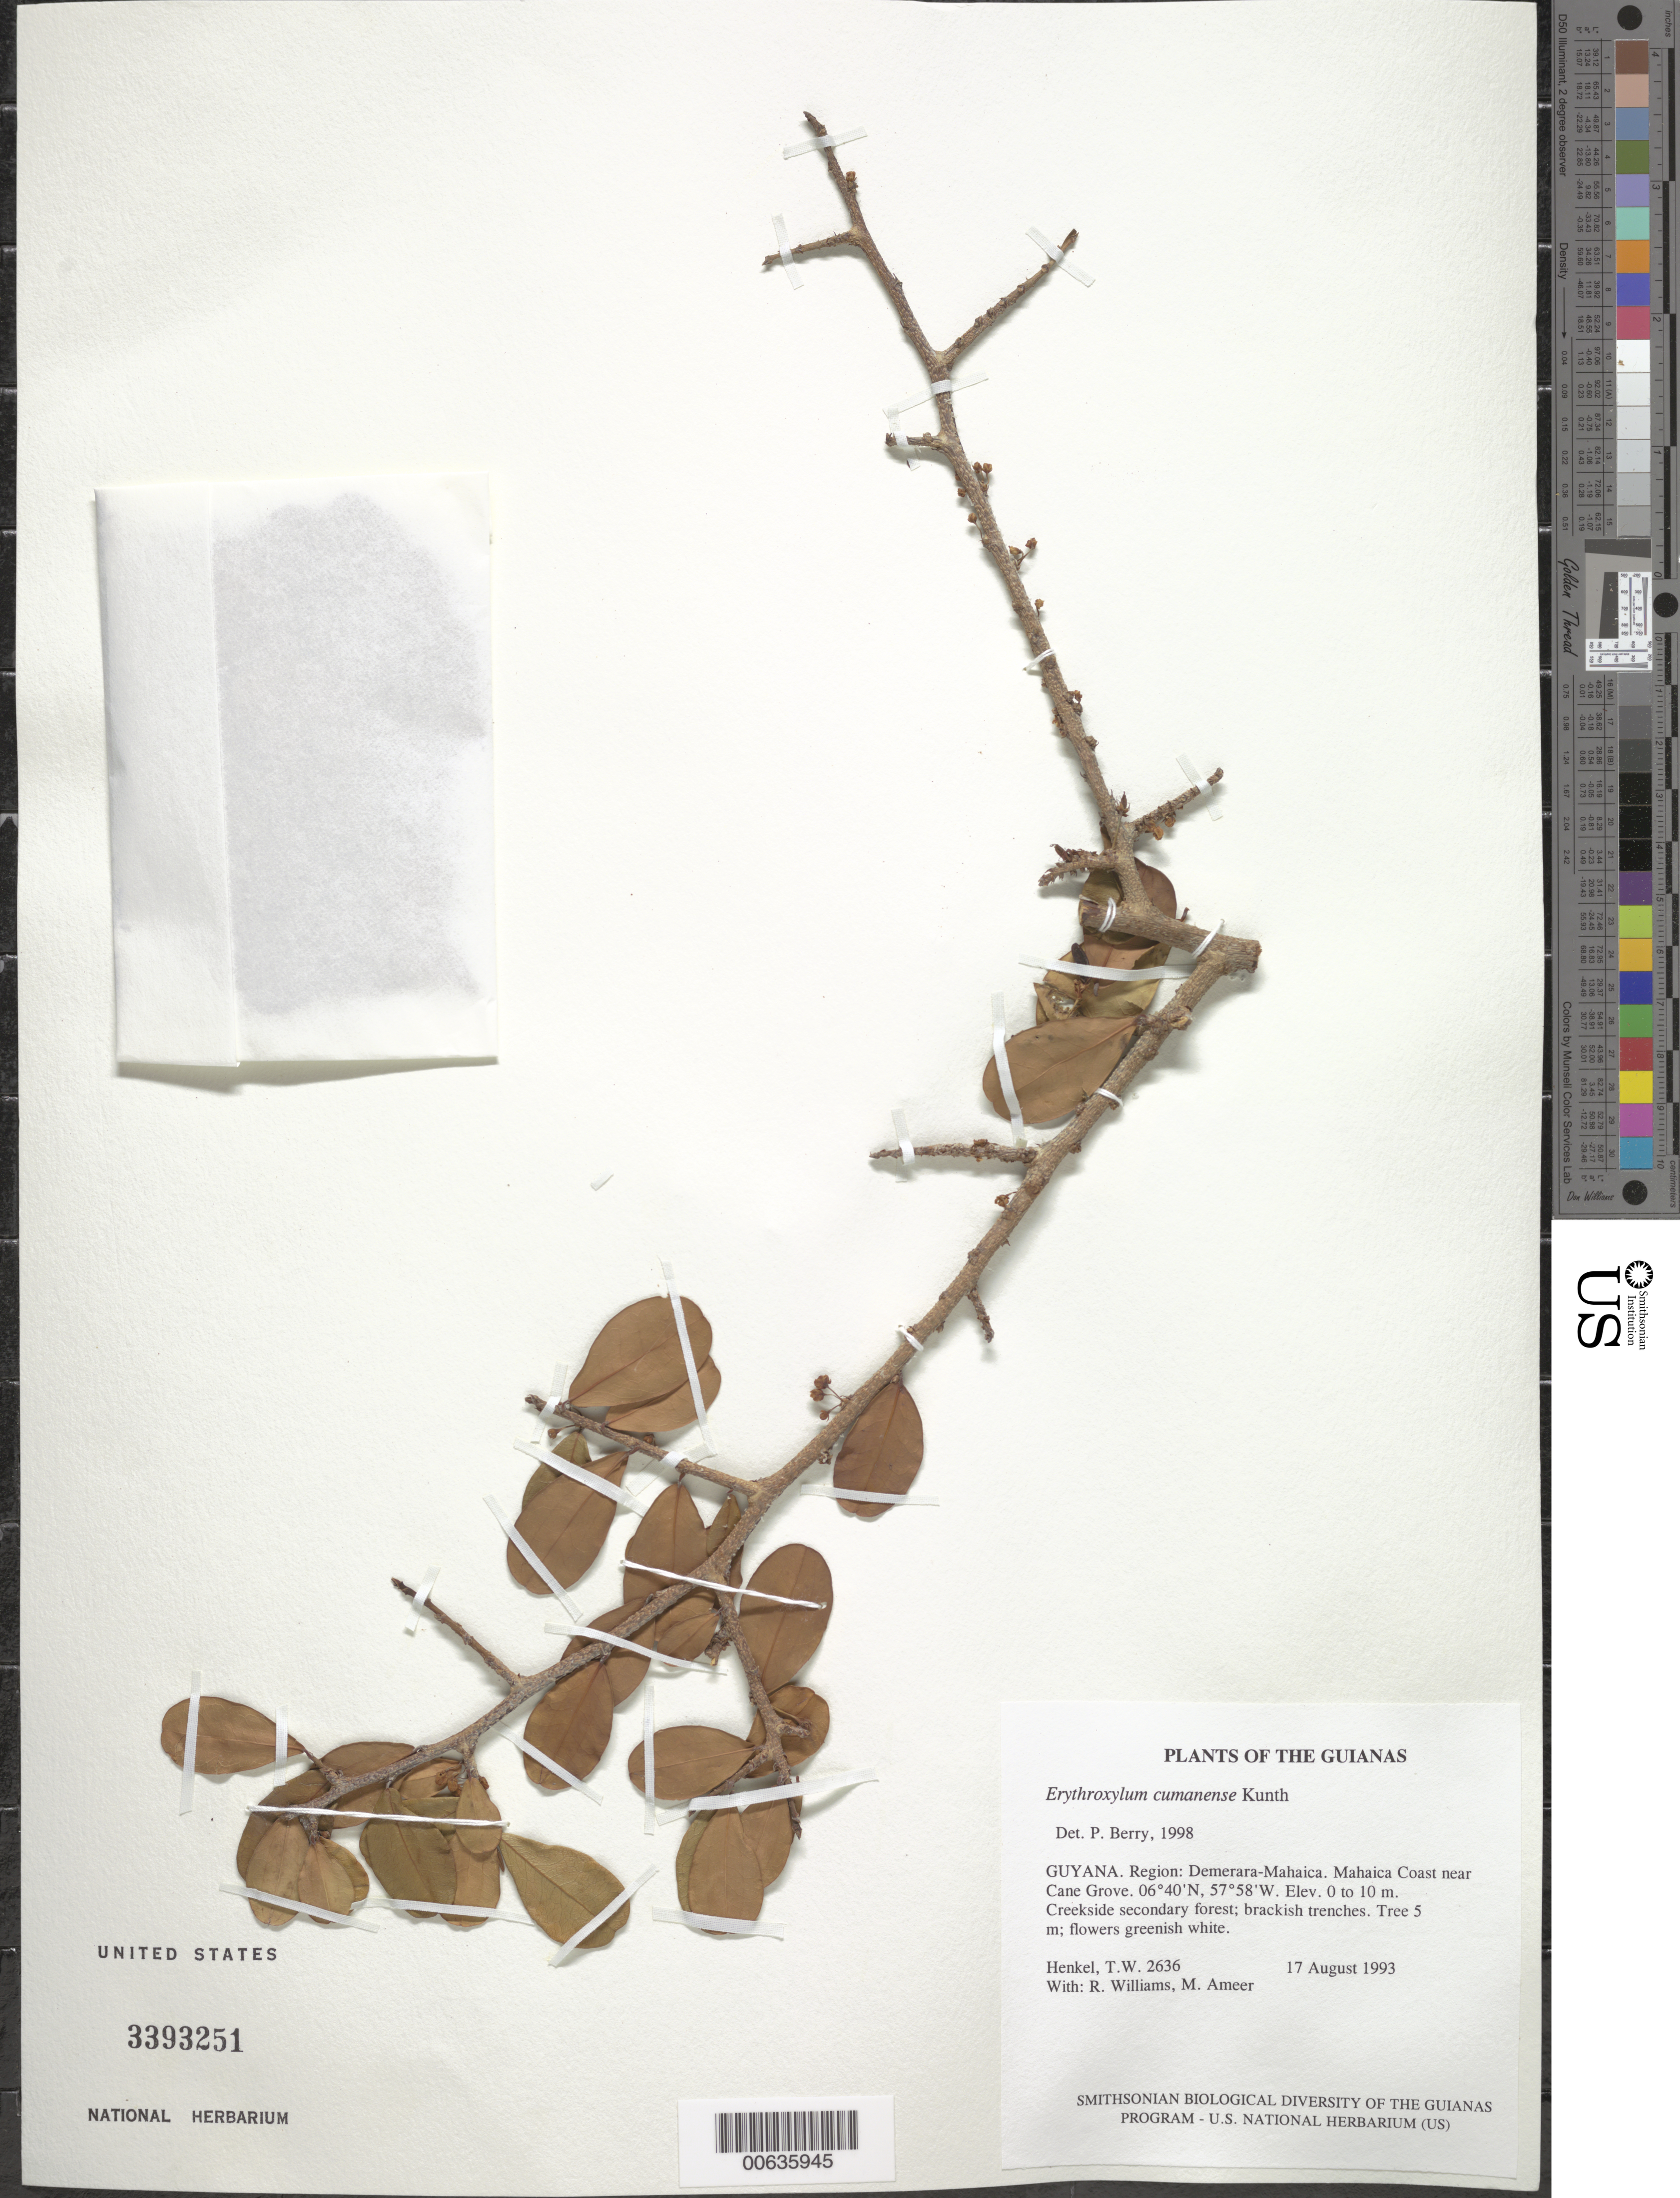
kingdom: Plantae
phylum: Tracheophyta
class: Magnoliopsida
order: Malpighiales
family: Erythroxylaceae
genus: Erythroxylum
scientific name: Erythroxylum cumanense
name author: Kunth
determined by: Berry, P. E., (WIS), University of Wisconsin - Madison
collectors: T. Henkel, R. Williams & M. Ameer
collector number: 2636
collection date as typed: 17 August 1993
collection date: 1993-08-17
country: Guyana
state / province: Demerara-Mahaica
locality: Mahaica Coast near Cane Grove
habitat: Creekside secondary forest; brackish trenches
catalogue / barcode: US 3393251